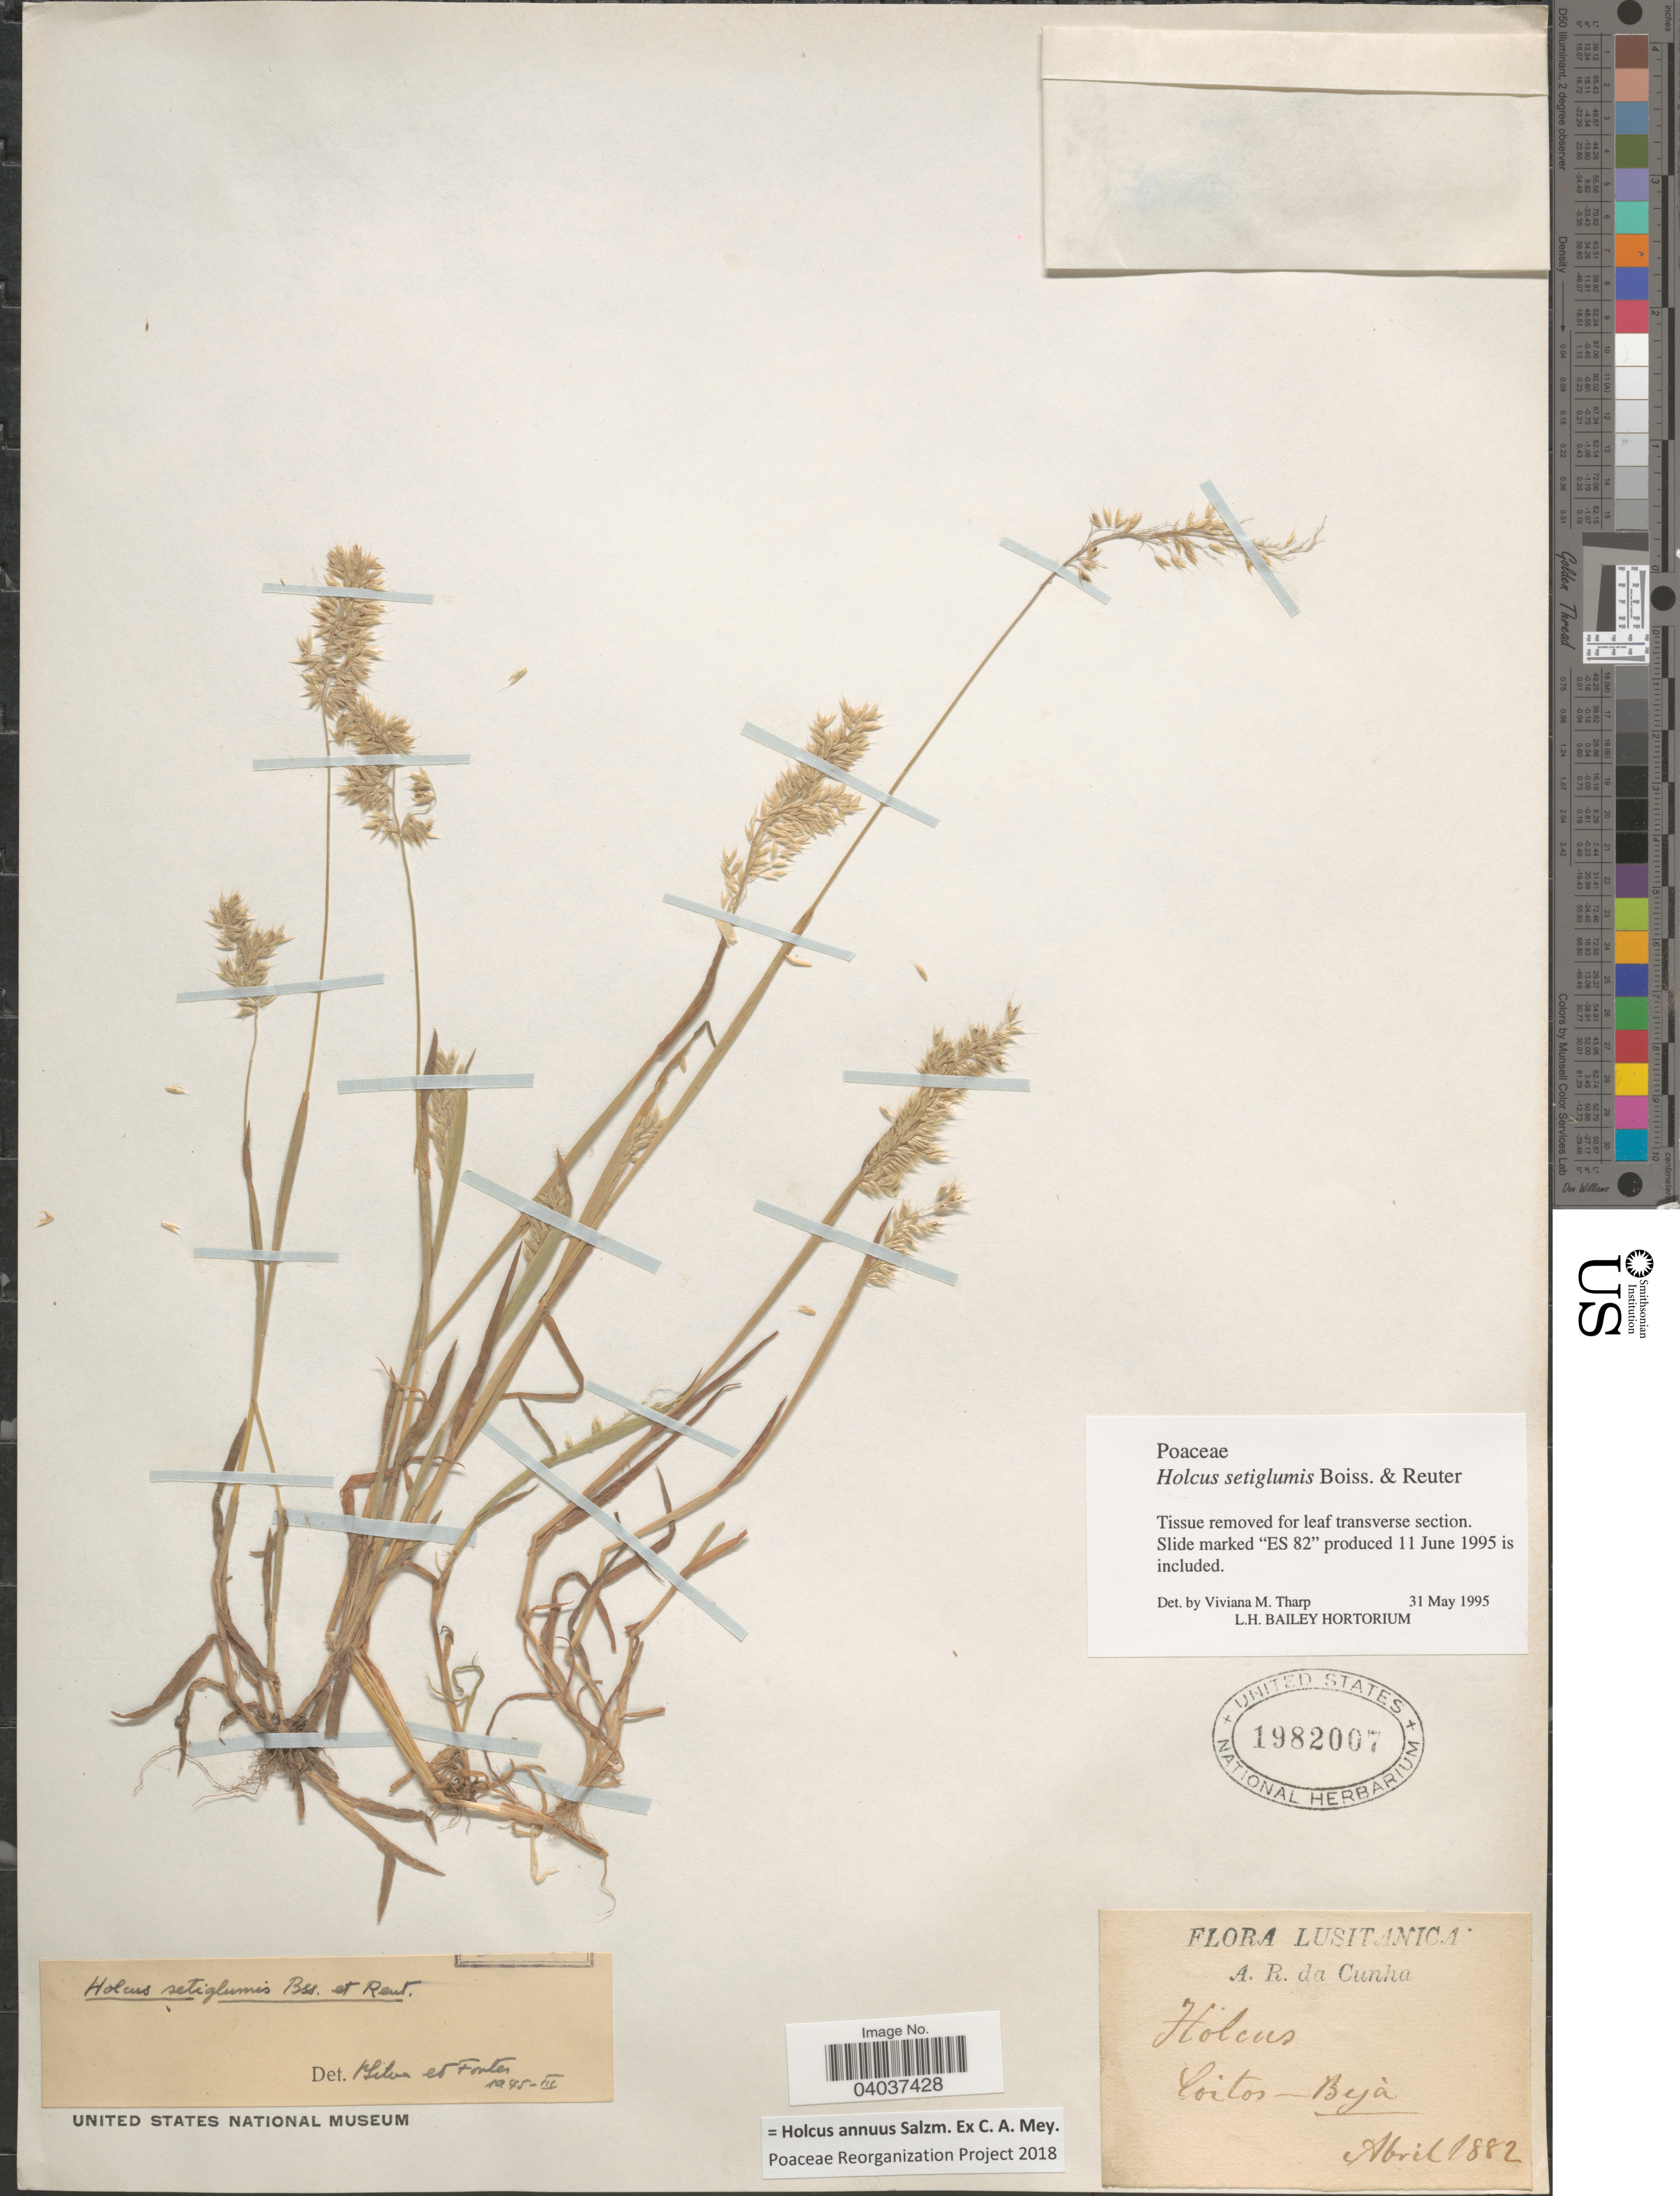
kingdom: Plantae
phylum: Tracheophyta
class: Liliopsida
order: Poales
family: Poaceae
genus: Holcus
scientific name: Holcus annuus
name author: Salzm. ex C.A. Mey.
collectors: A. Da Cunha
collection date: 1882-04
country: Portugal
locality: Lusitanica. Coitos - Beja.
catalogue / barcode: US 1982007